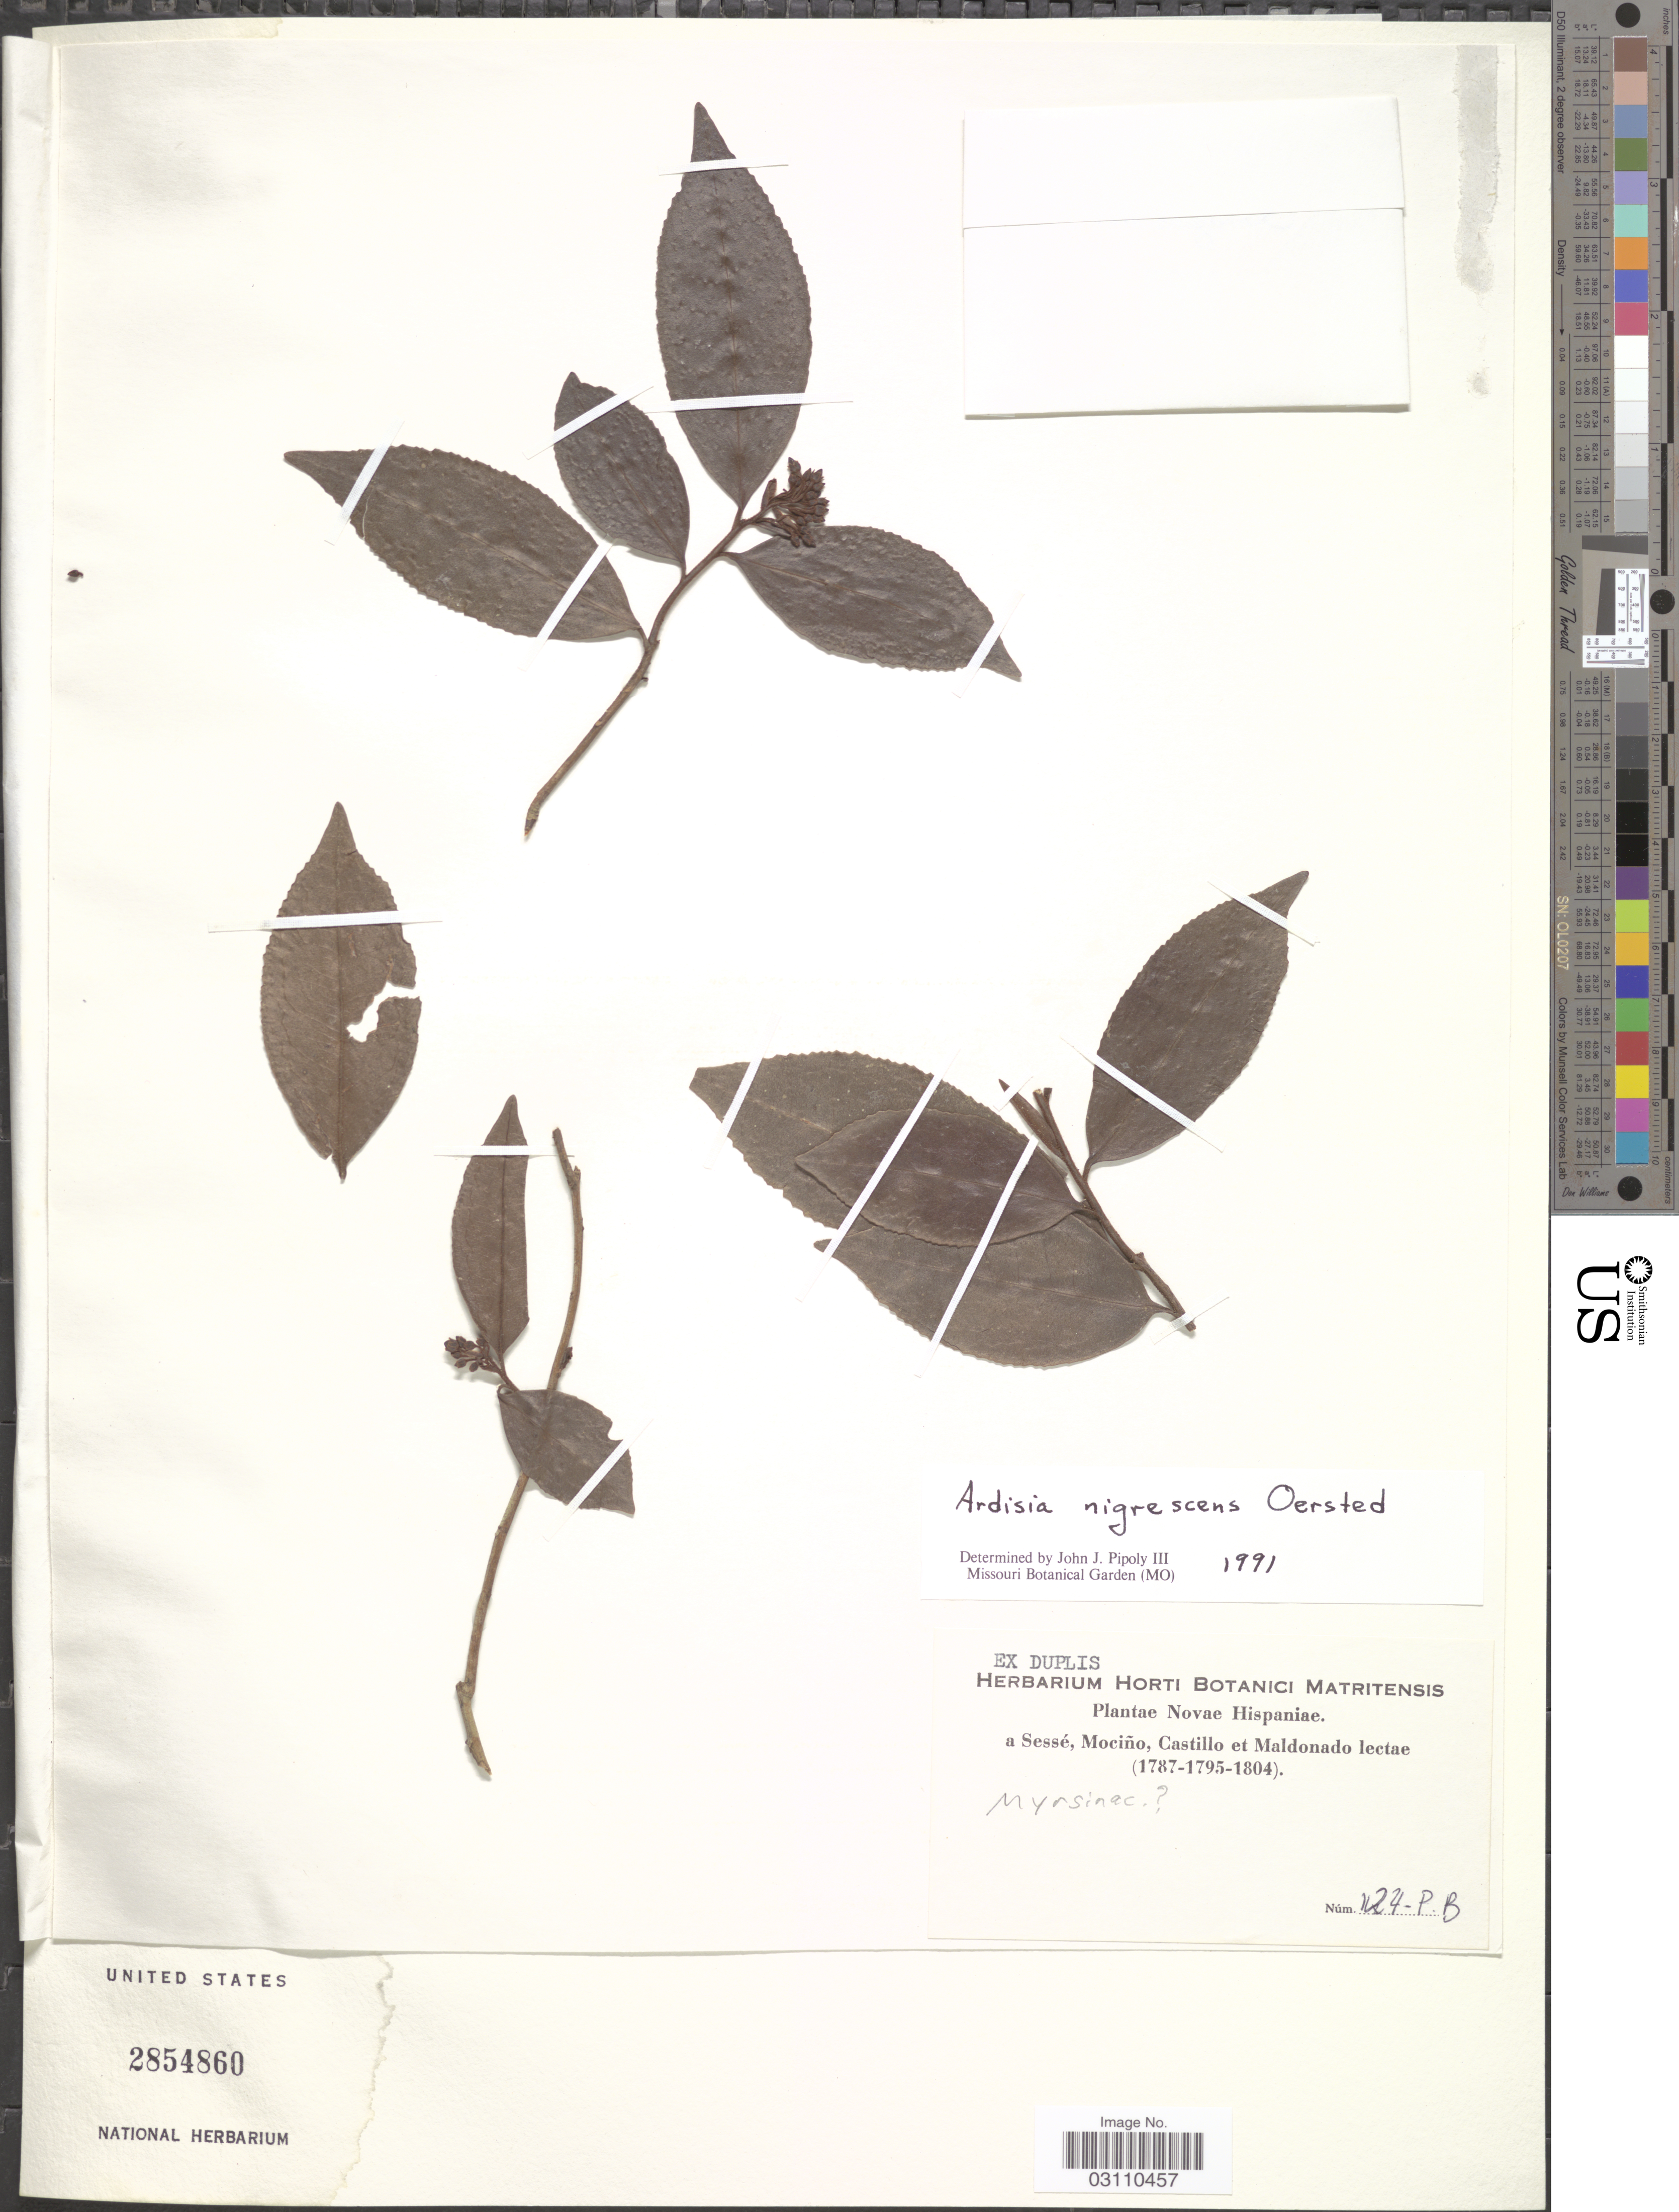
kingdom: Plantae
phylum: Tracheophyta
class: Magnoliopsida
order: Ericales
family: Primulaceae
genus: Ardisia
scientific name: Ardisia nigrescens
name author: Oerst.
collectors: Sessé, --, Castillo, -- & Maldonado, --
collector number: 124-PB*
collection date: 1787/1804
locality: Novae Hispaniae.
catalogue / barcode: US 2854860